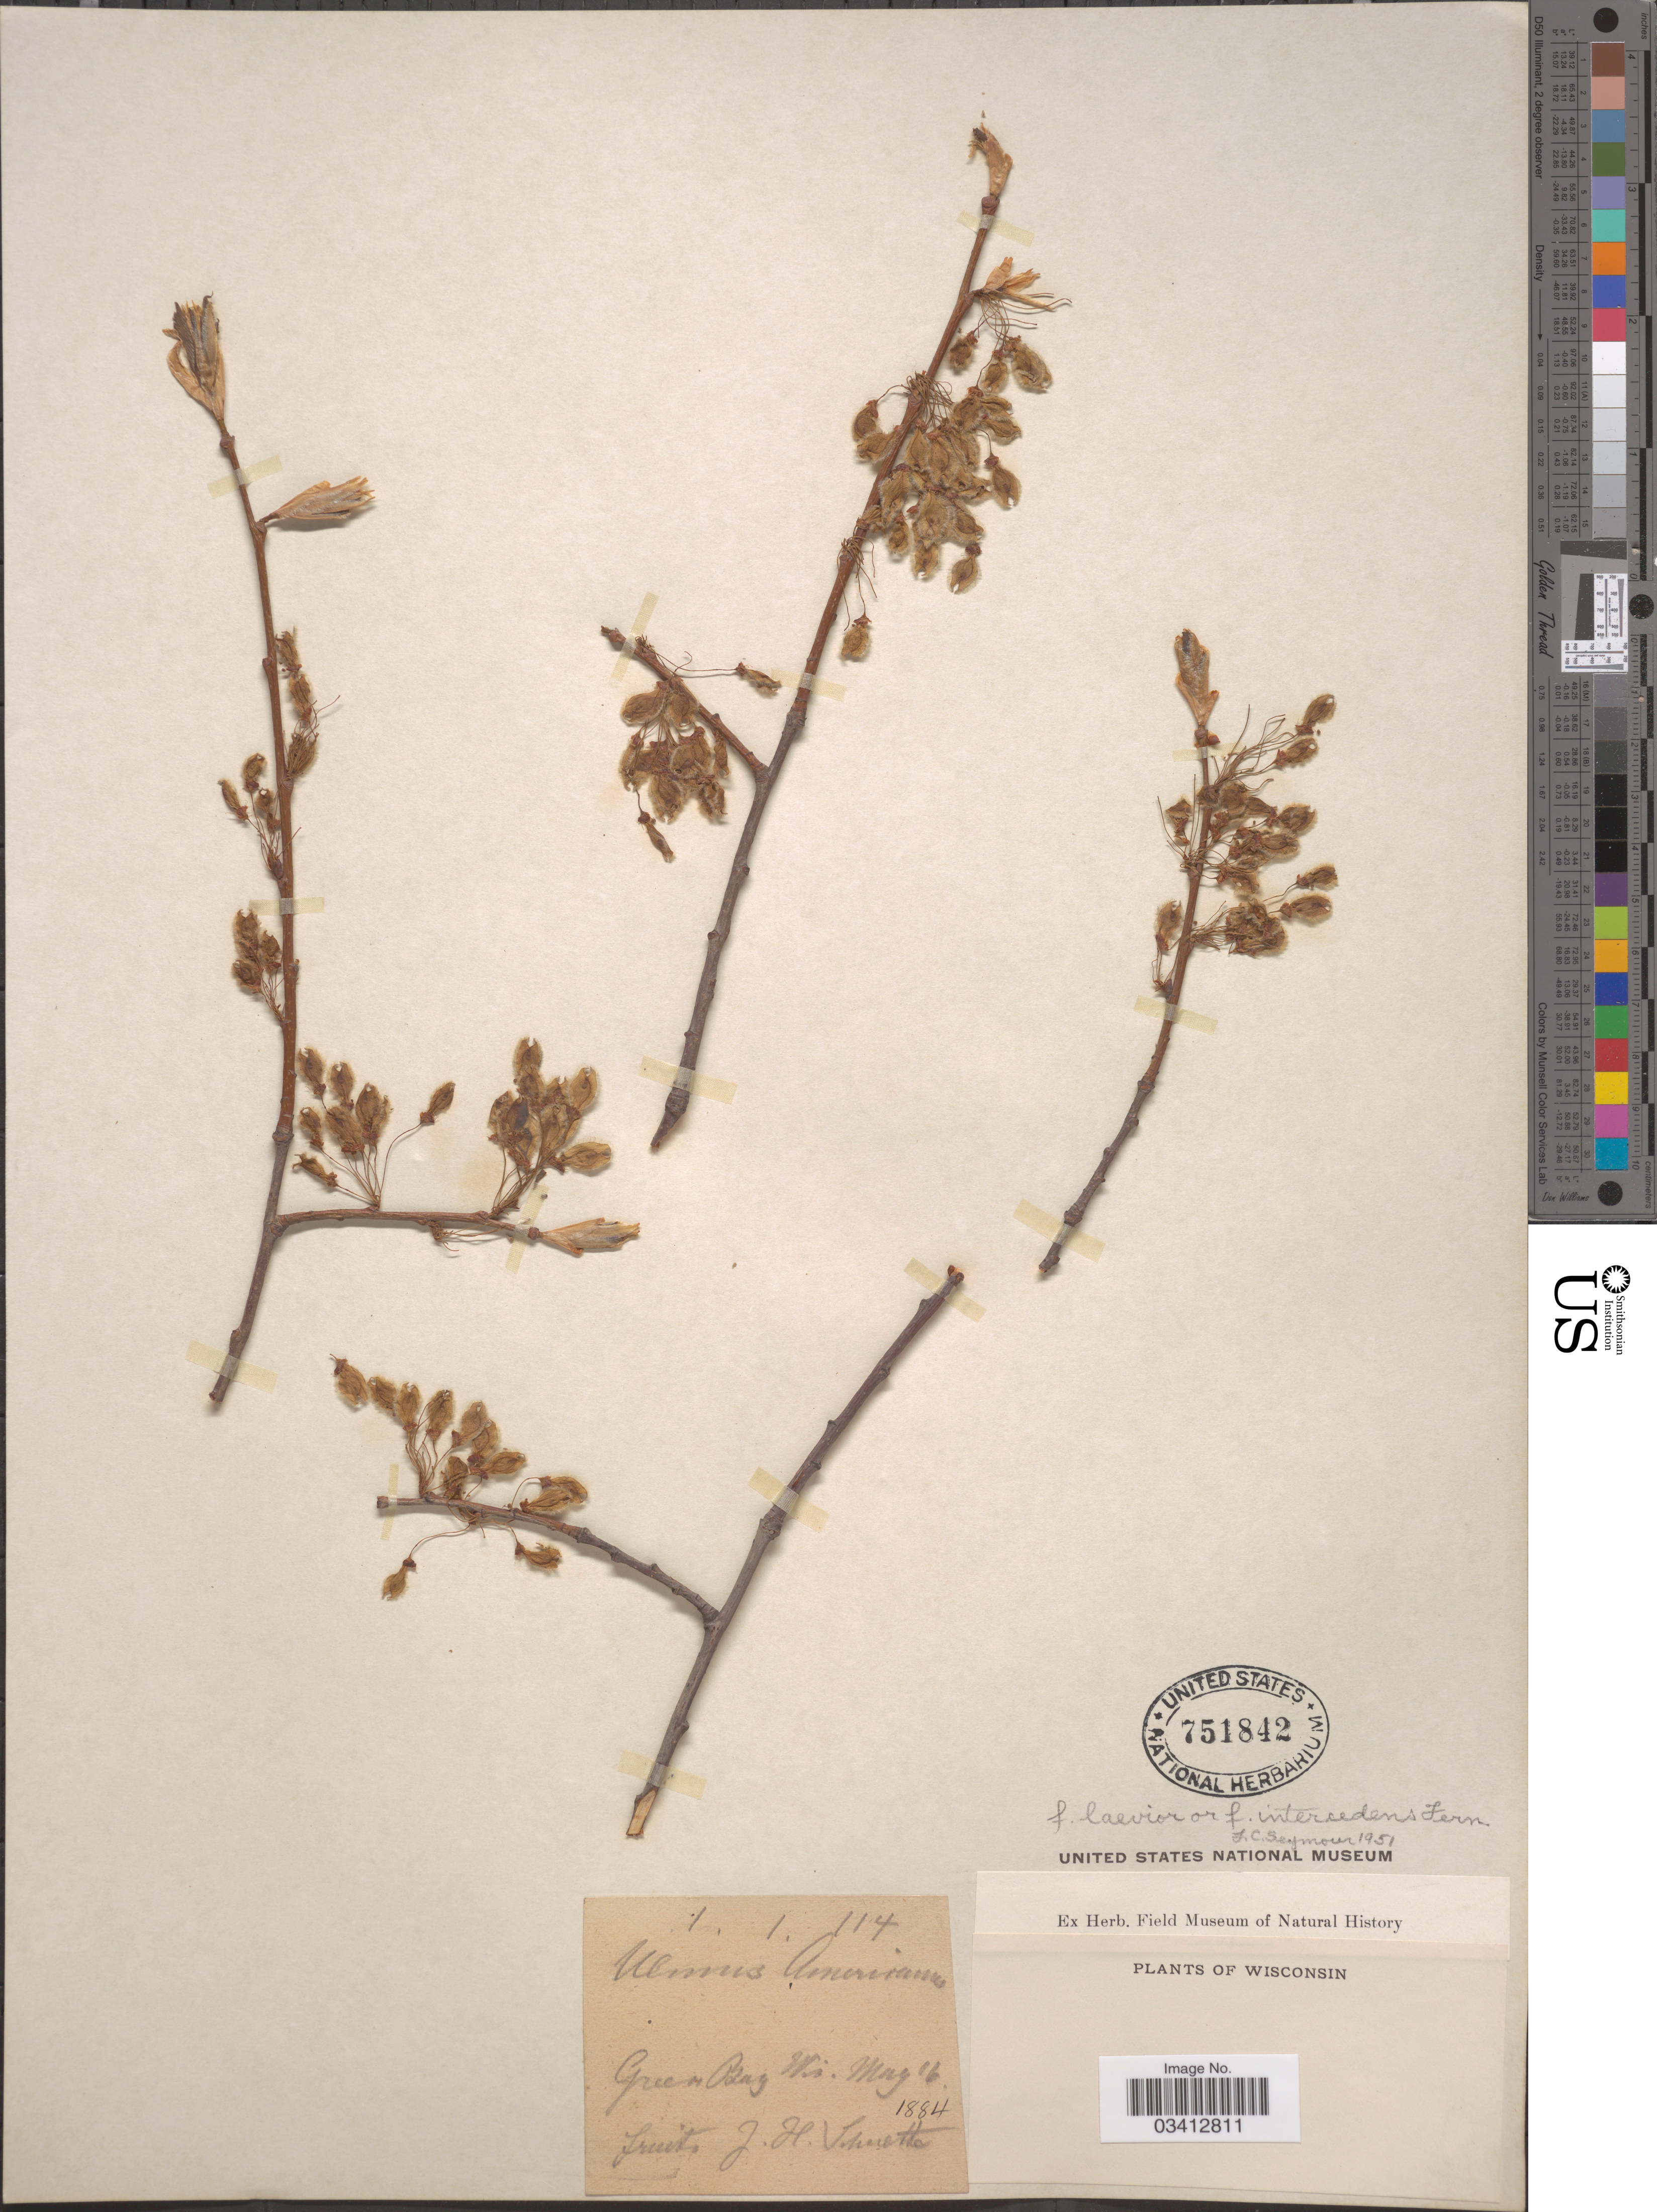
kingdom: Plantae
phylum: Tracheophyta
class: Magnoliopsida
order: Rosales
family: Ulmaceae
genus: Ulmus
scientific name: Ulmus americana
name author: L.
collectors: J. H. Schuette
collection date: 1884-05-16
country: United States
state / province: Wisconsin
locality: Green Bay.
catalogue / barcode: US 751842